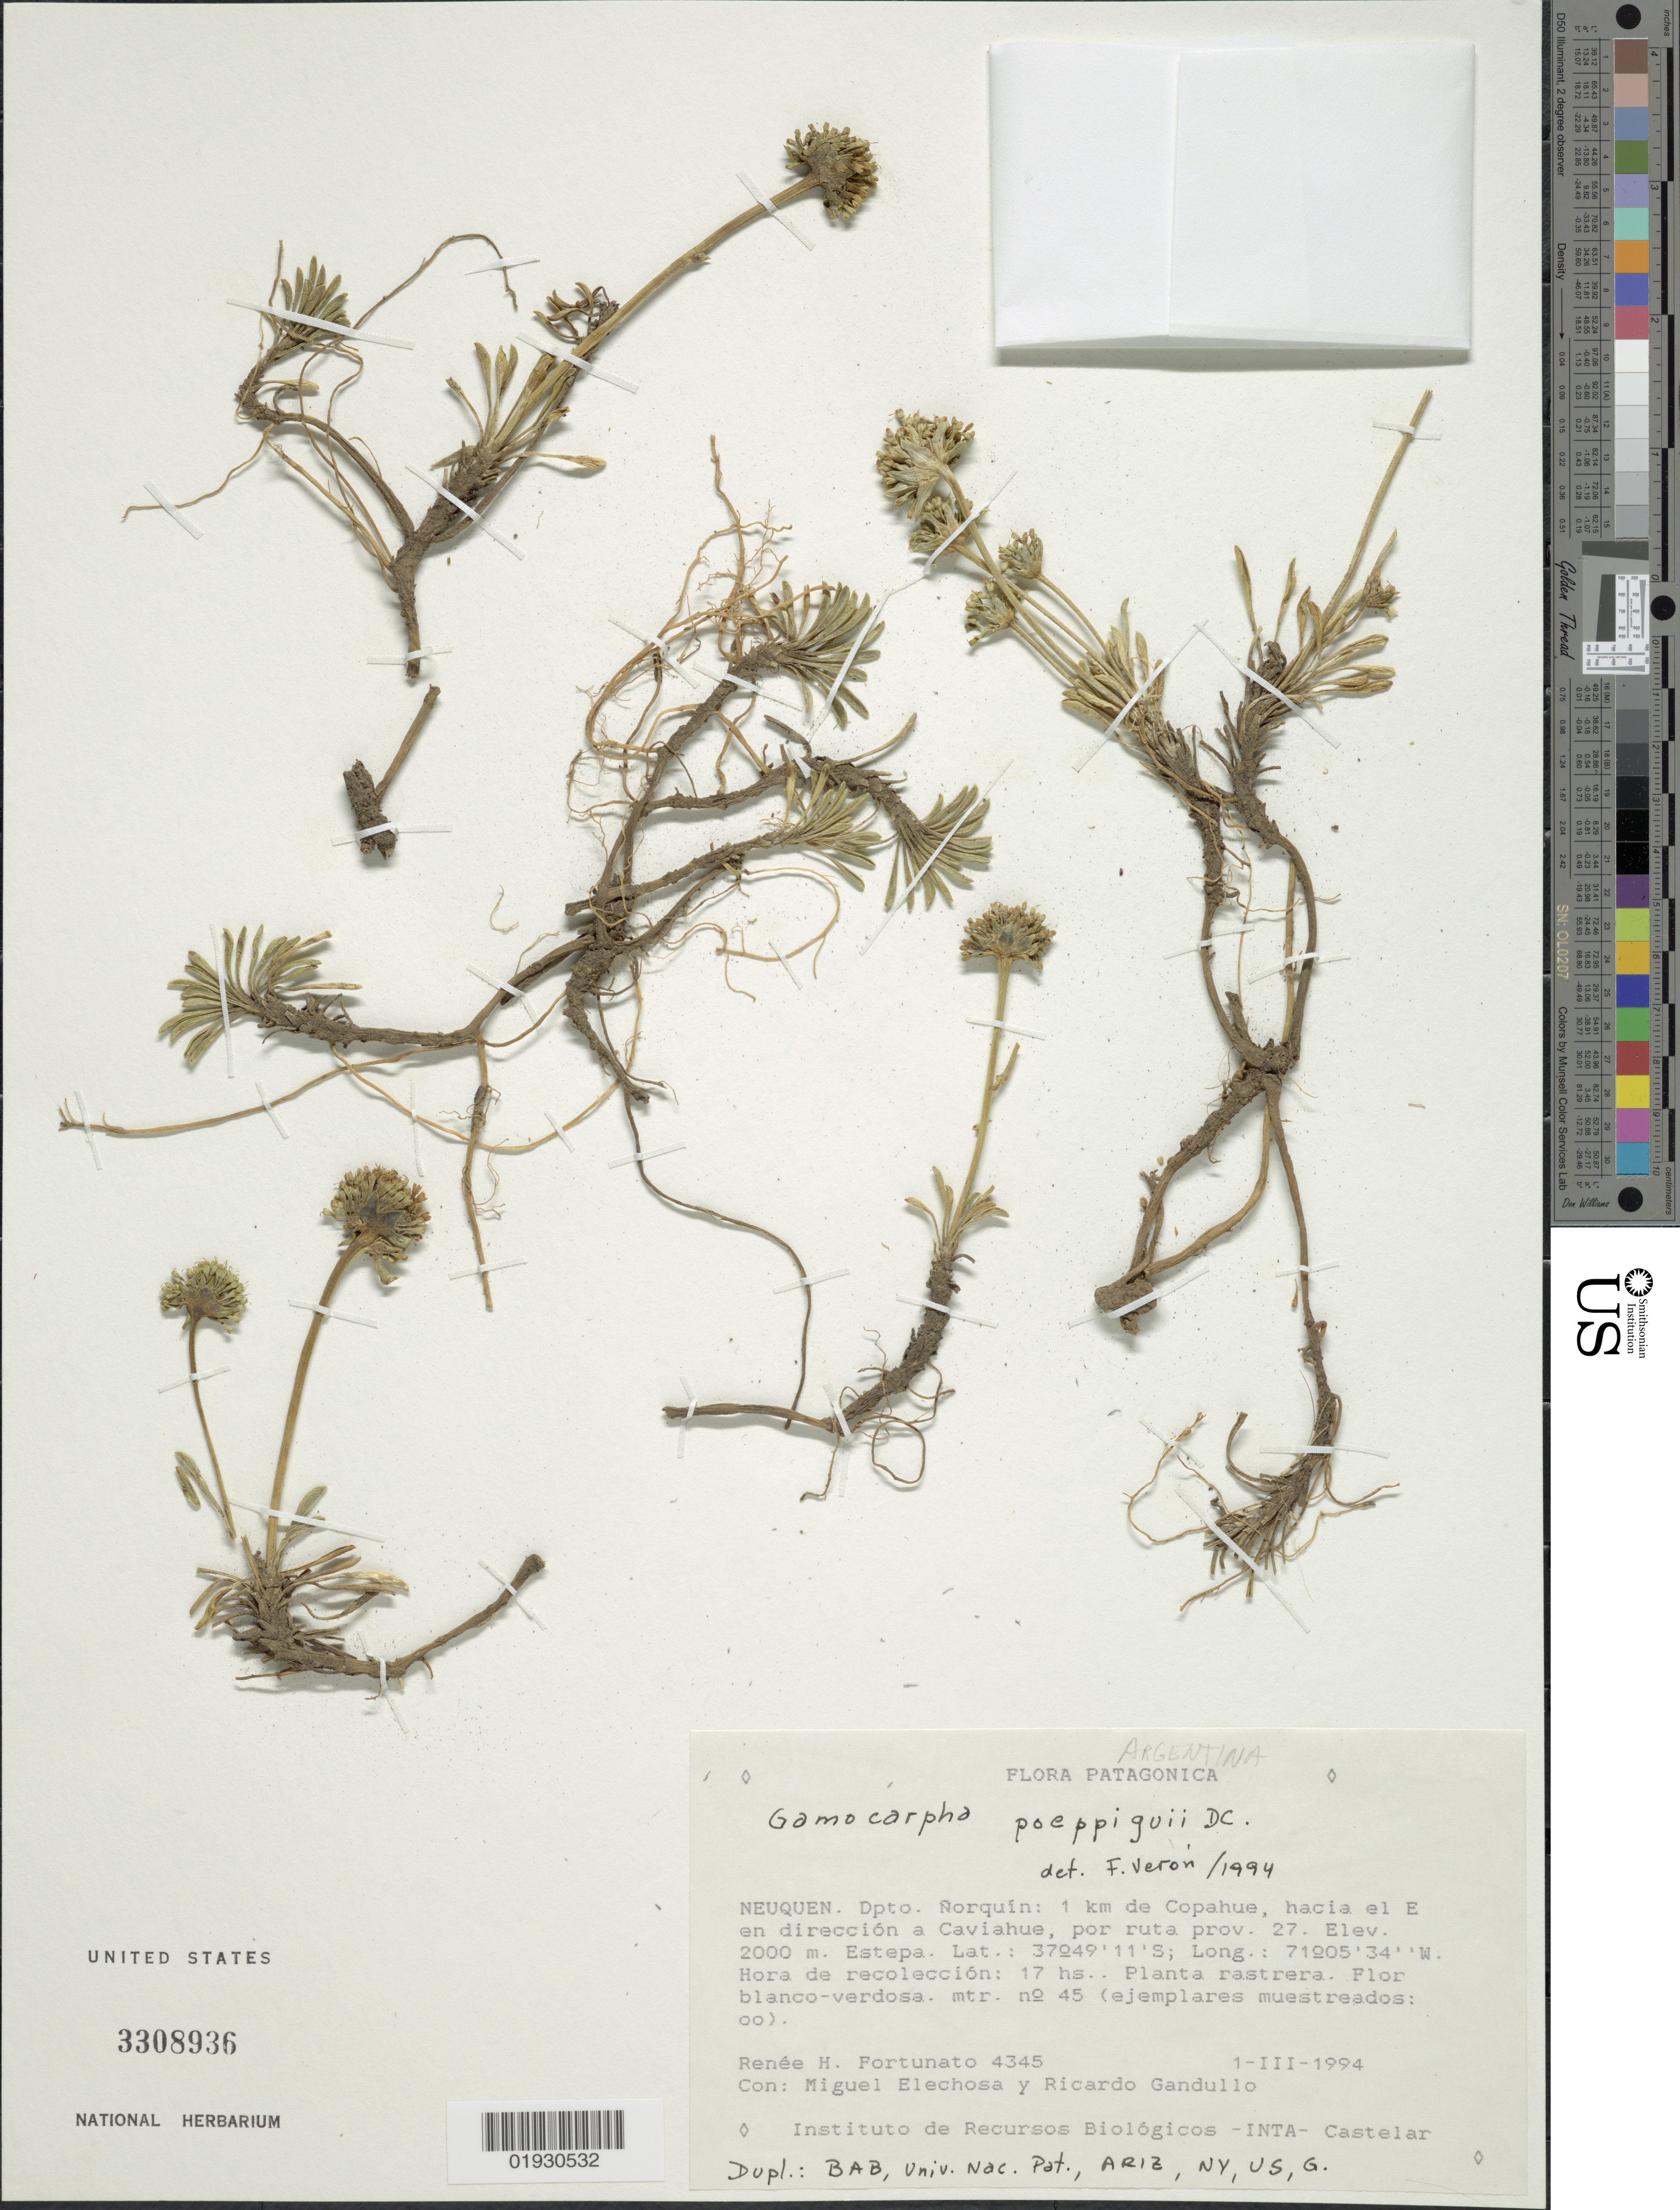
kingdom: Plantae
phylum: Tracheophyta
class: Magnoliopsida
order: Asterales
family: Calyceraceae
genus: Gamocarpha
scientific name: Gamocarpha poeppigii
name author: DC.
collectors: R. H. Fortunato, M. Elechosa & R. Gandullo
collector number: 4345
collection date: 1994-03-01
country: Argentina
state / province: Neuquen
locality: Dpto. Ñorquin: 1 km de Copahue, hacia el E en dirección a Caviahue, por ruta prov. 27.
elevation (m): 2000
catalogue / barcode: US 3308936